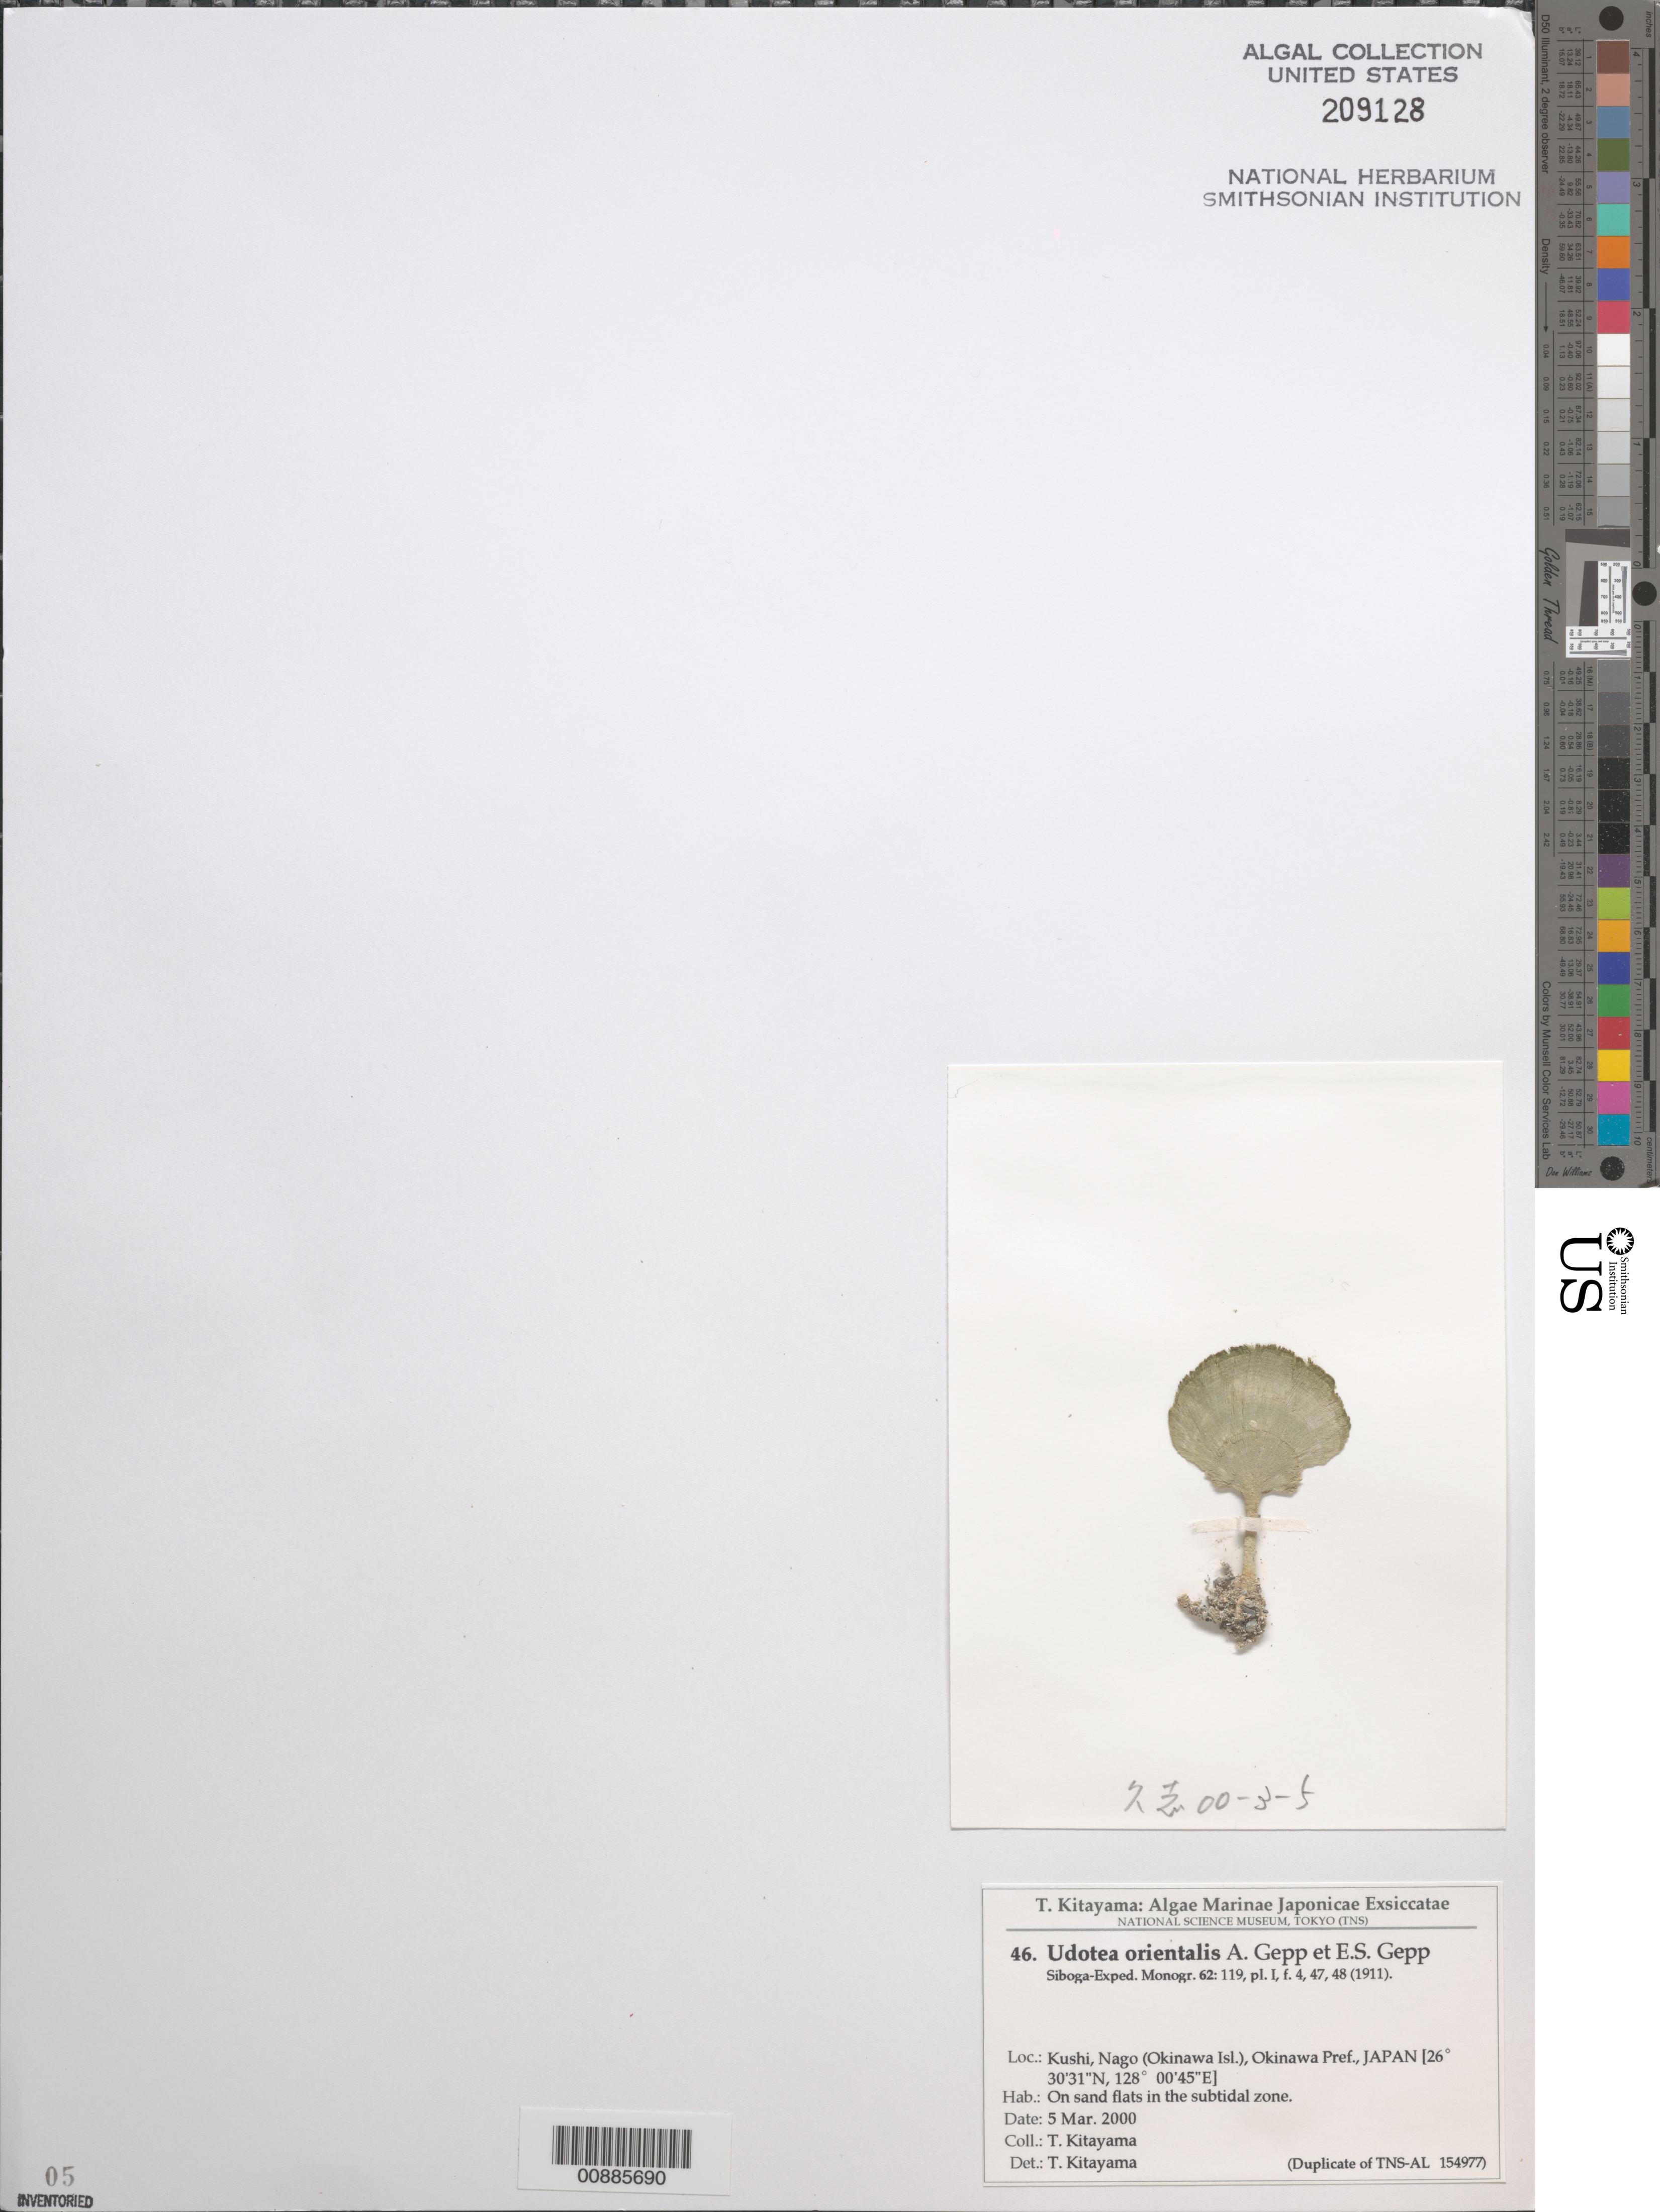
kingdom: Plantae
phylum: Chlorophyta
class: Ulvophyceae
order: Bryopsidales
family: Udoteaceae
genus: Udotea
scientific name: Udotea orientalis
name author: A. Gepp & E. Gepp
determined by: Kitayama, T.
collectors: T. Kitayama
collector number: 46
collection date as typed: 05 Mar 2000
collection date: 2000-03-05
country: Japan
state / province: Okinawa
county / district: Ryukyu Shoto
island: Okinawa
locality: Kushi, Nago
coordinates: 26 30' 31" N, 128 00' 45" E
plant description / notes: Kitayama, T., Algae Marinae Japonicae Exsiccatae, Fasc. II (Nos. 26-50)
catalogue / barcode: US 209128